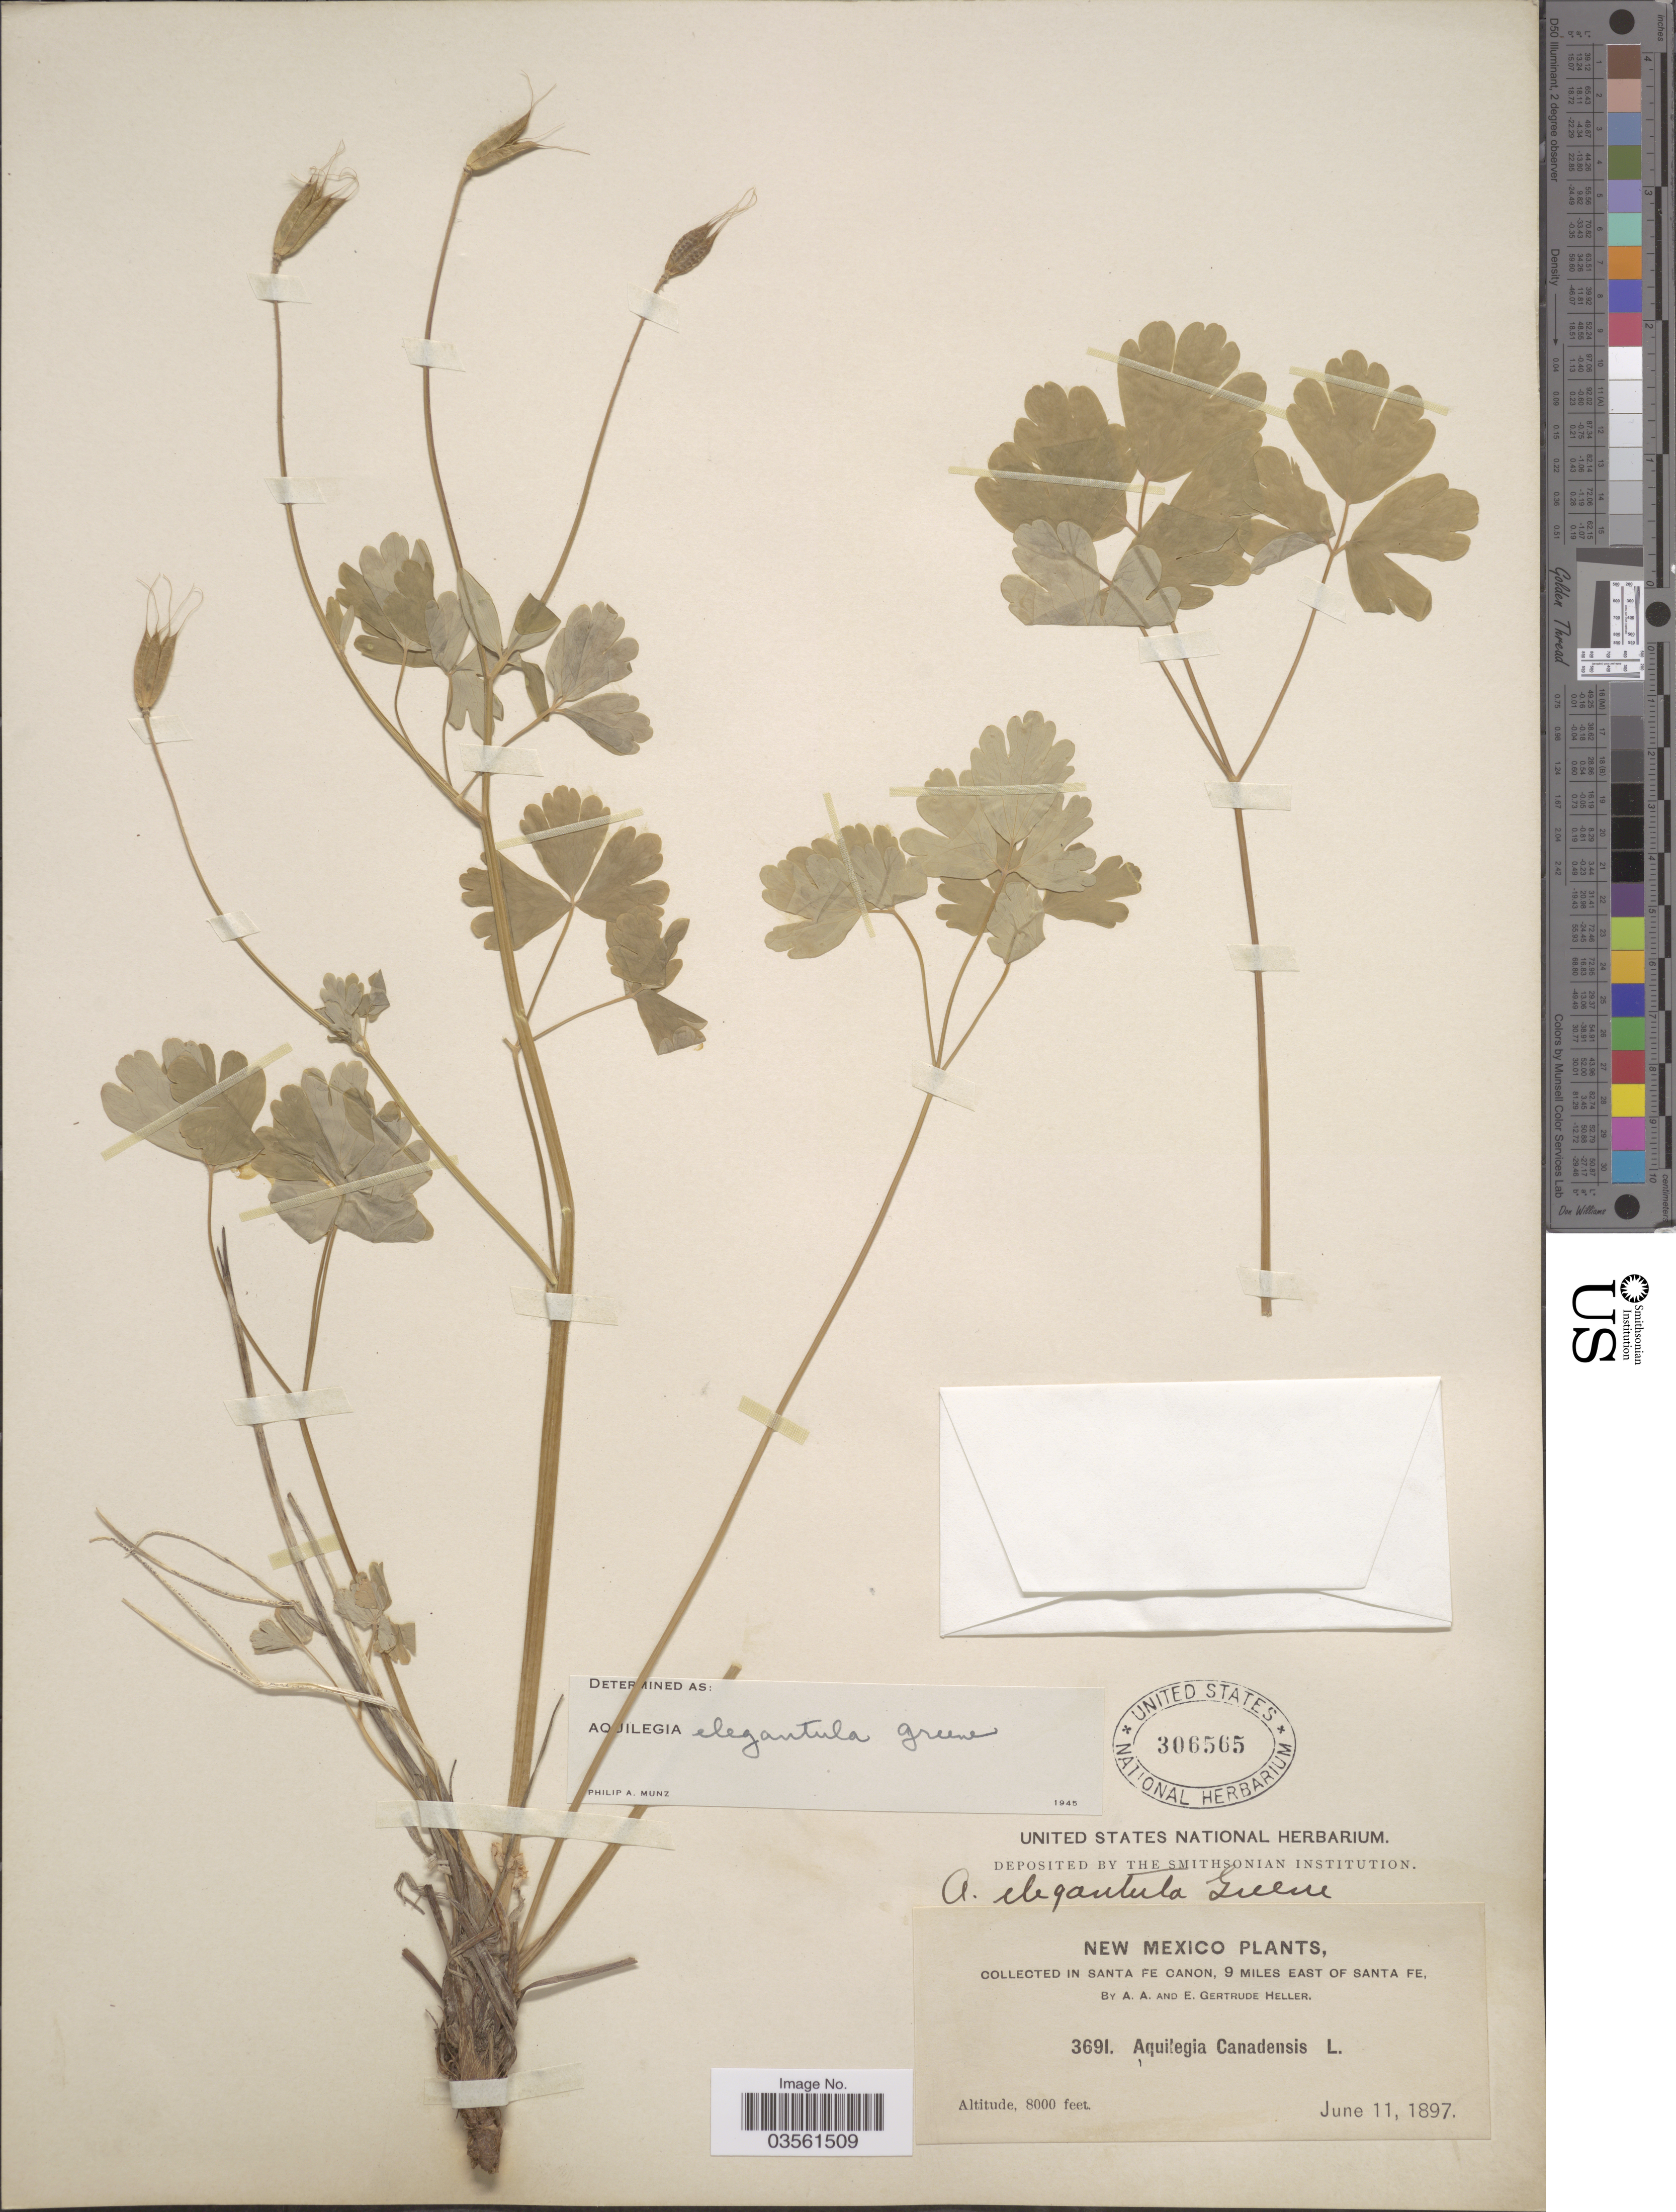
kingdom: Plantae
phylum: Tracheophyta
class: Magnoliopsida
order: Ranunculales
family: Ranunculaceae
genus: Aquilegia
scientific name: Aquilegia elegantula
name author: Greene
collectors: A. A. Heller & E. Gertrude Heller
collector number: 3691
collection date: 1897-06-11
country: United States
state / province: New Mexico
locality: Santa Fe Canon, 9 miles East of Santa Fe.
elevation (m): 2438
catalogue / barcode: US 306565